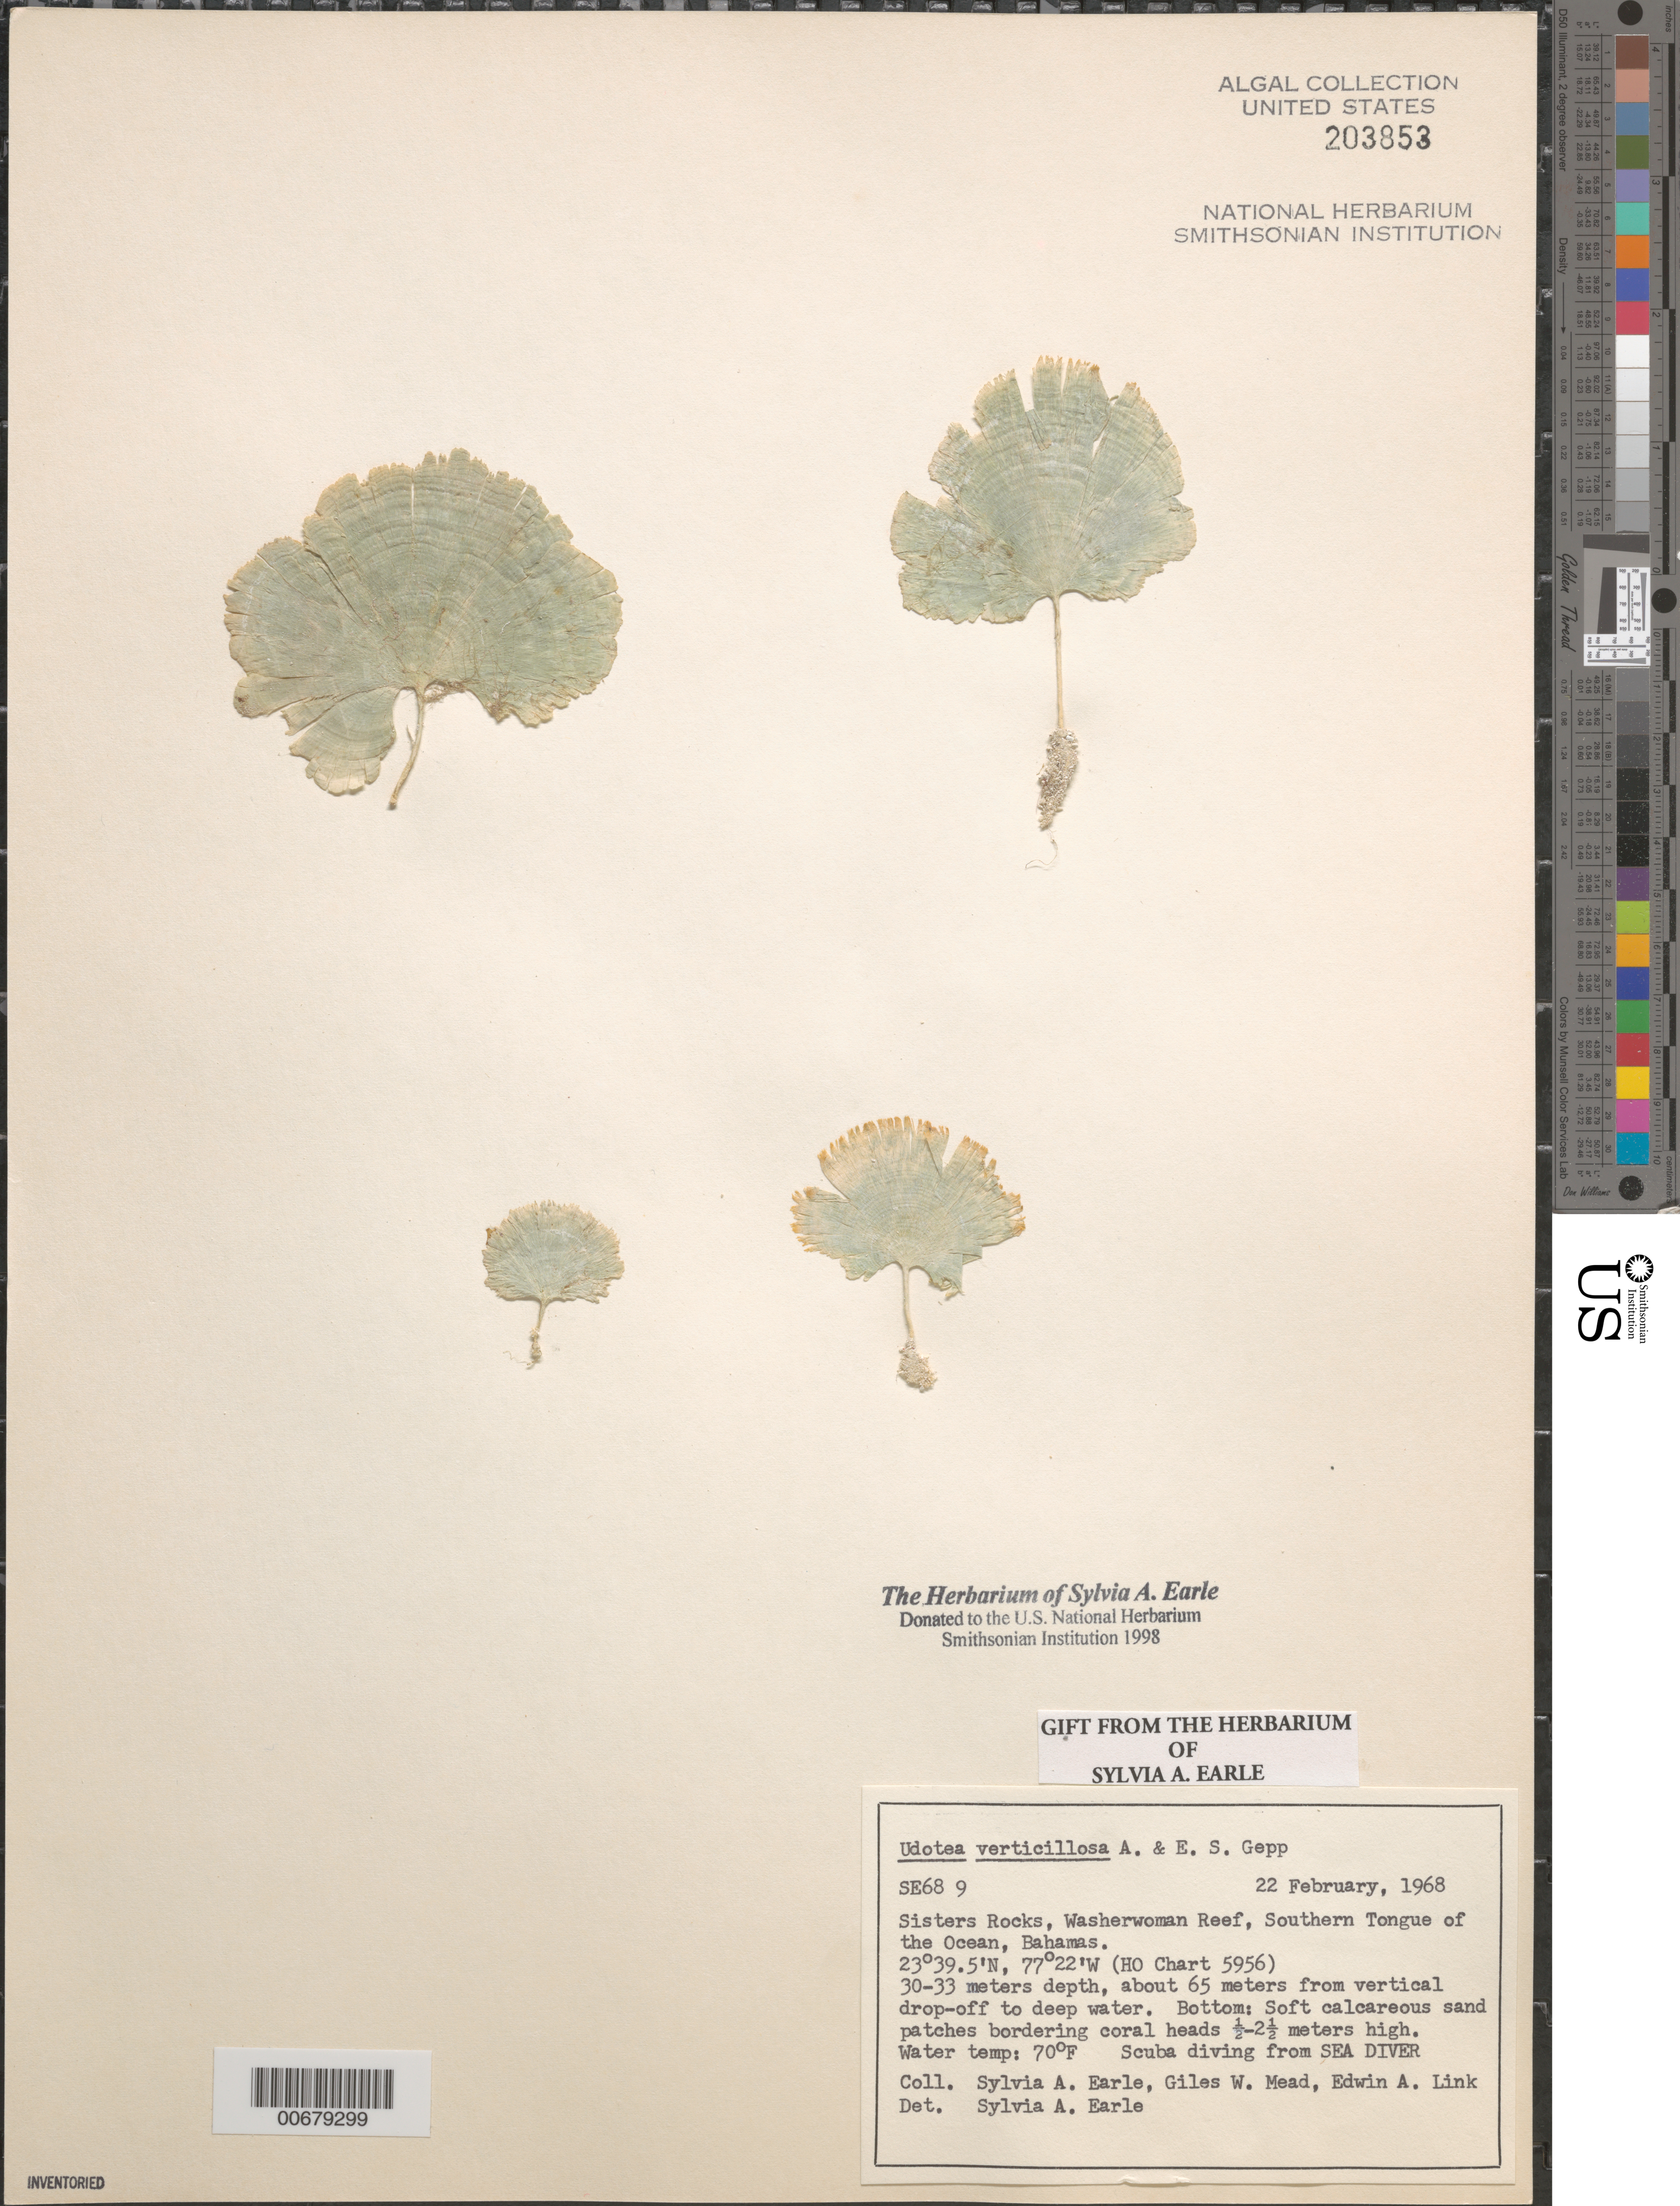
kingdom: Plantae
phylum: Chlorophyta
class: Ulvophyceae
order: Bryopsidales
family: Udoteaceae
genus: Udotea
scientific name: Udotea verticillosa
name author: A. Gepp & E. Gepp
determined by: Earle, S. A.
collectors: S. A. Earle, G. W. Mead & E. A. Link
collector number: SE 689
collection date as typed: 22 Feb 1968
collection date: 1968-02-22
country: Bahamas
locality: Sisters Rocks, Washerwoman Reef, Southern Tongue of the Ocean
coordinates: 23 39.5' N, 77 22' W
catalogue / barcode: US 203853